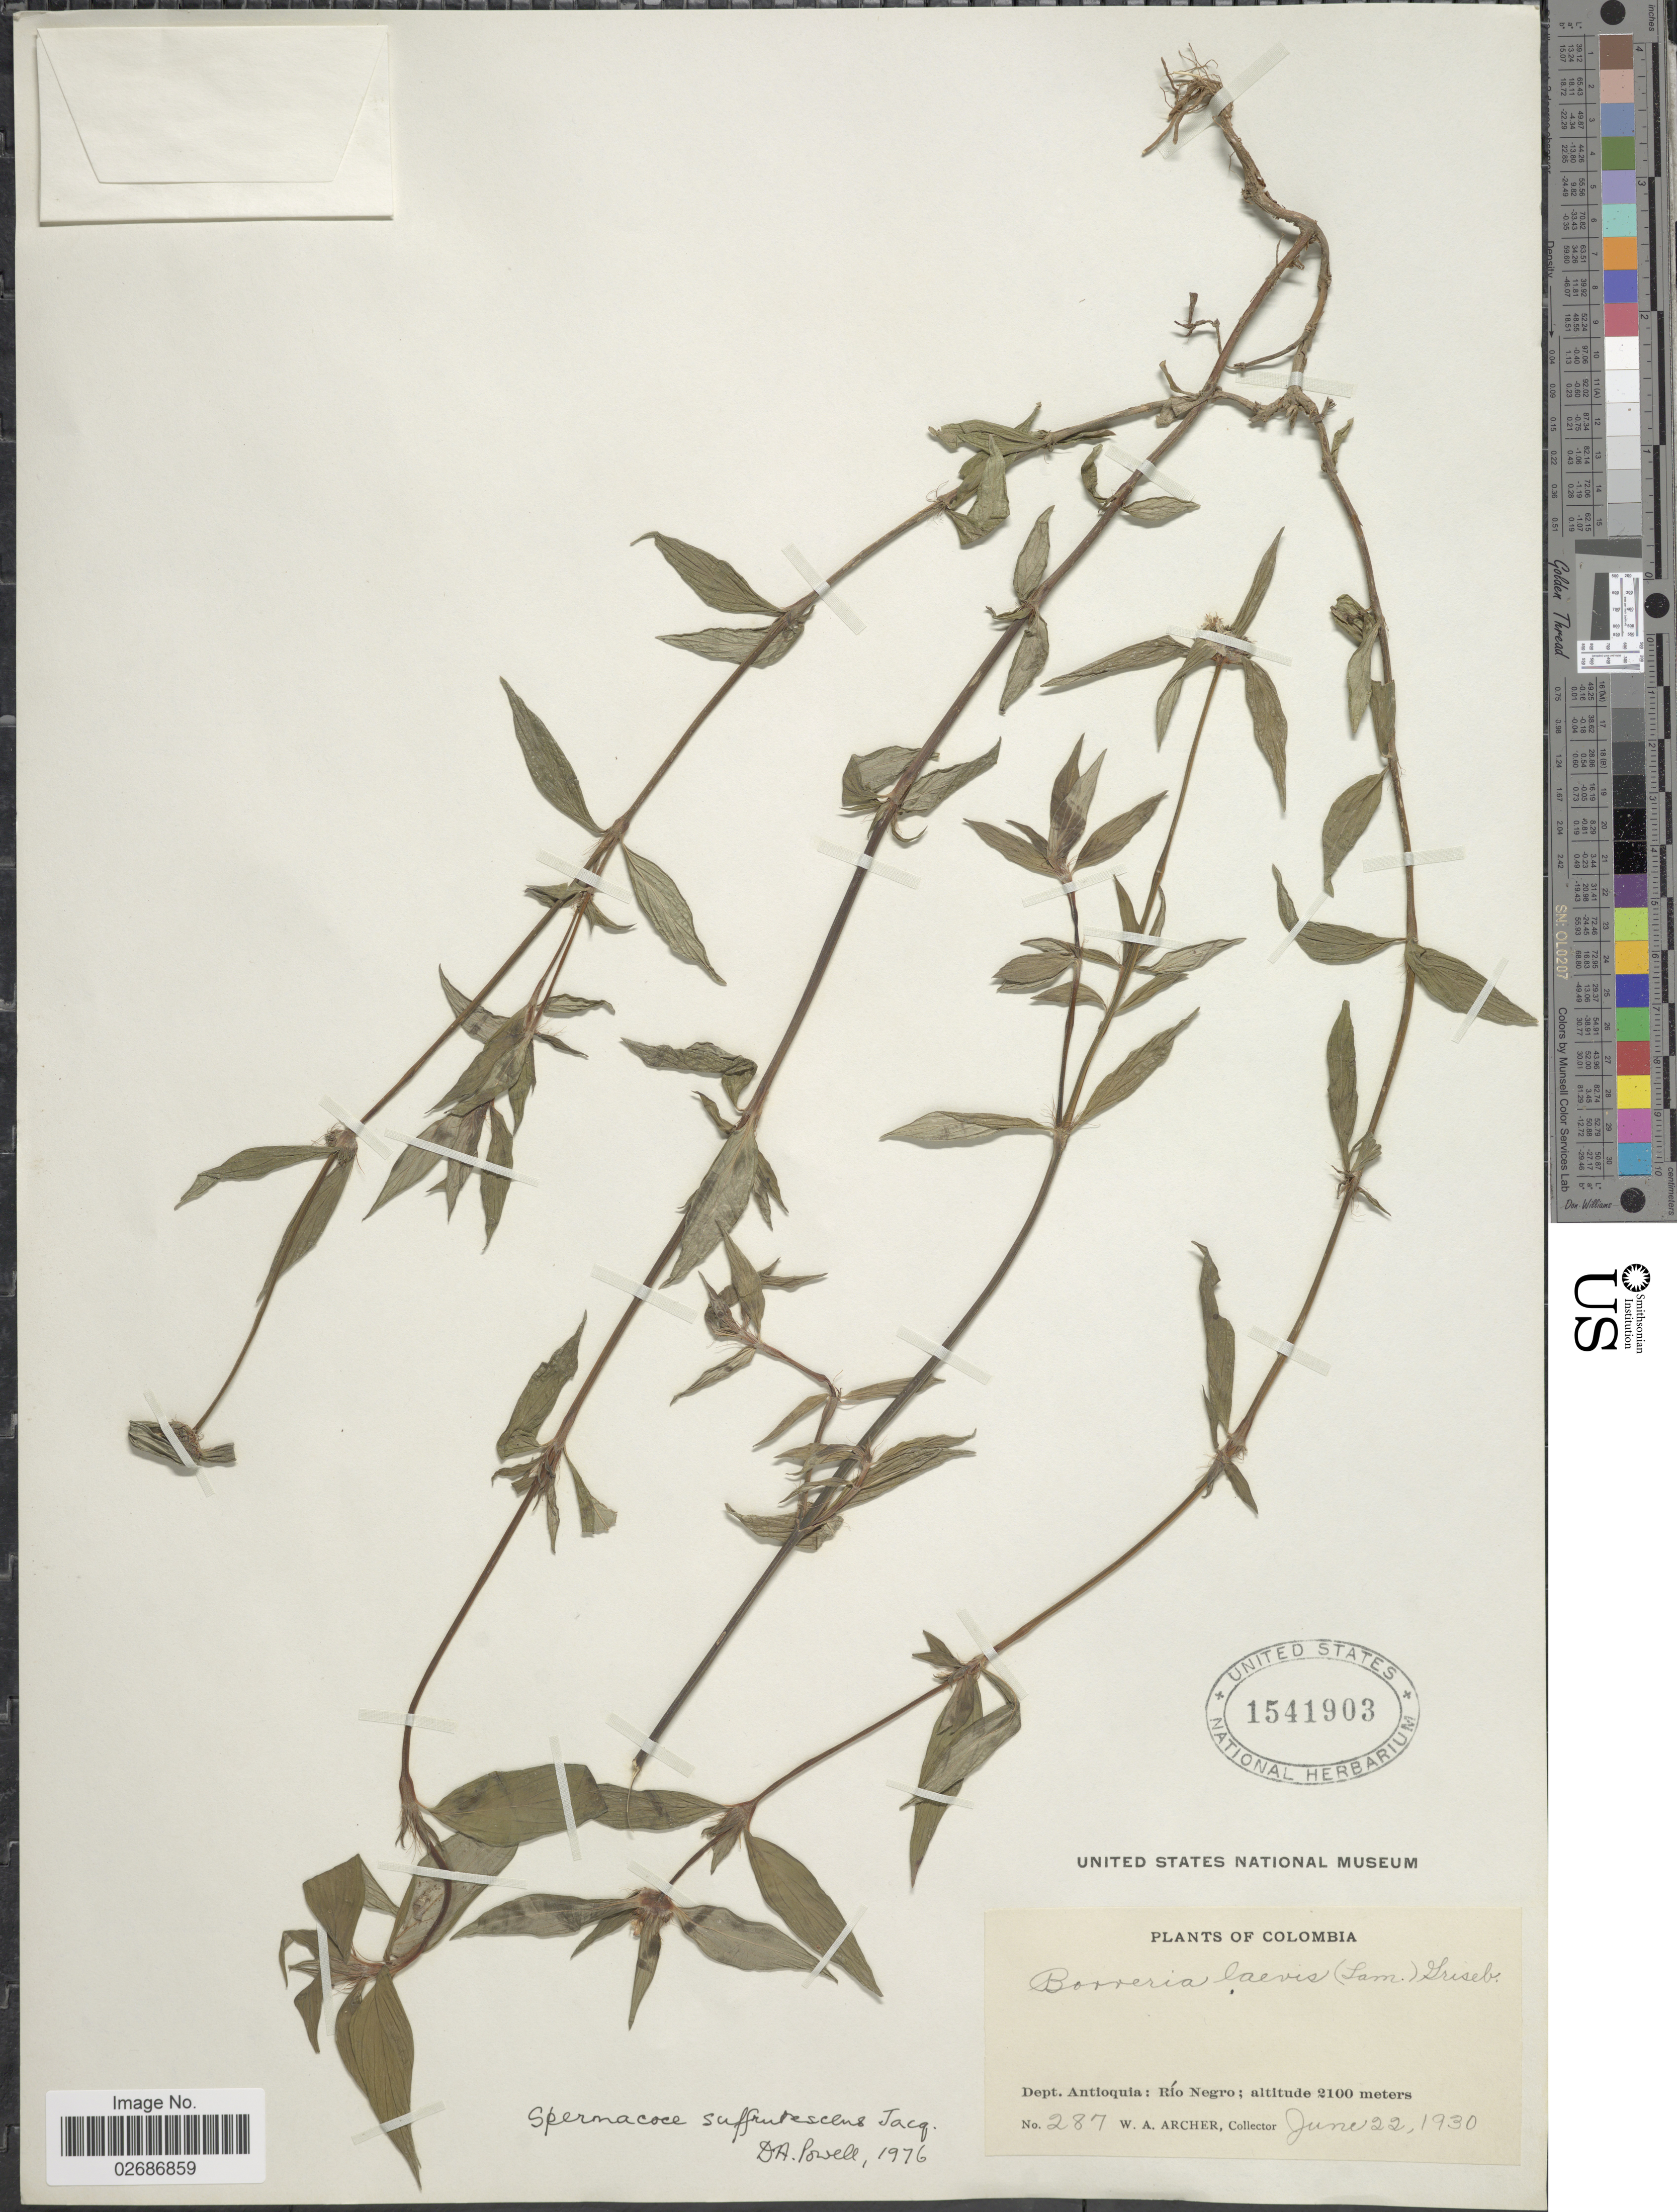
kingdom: Plantae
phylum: Tracheophyta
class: Magnoliopsida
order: Gentianales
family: Rubiaceae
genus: Borreria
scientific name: Borreria remota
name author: (Lam.) Bacigalupo & E.L. Cabral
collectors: W. A. Archer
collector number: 287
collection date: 1930-06-22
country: Colombia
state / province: Antioquia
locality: Rio Negro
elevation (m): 2100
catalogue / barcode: US 1541903